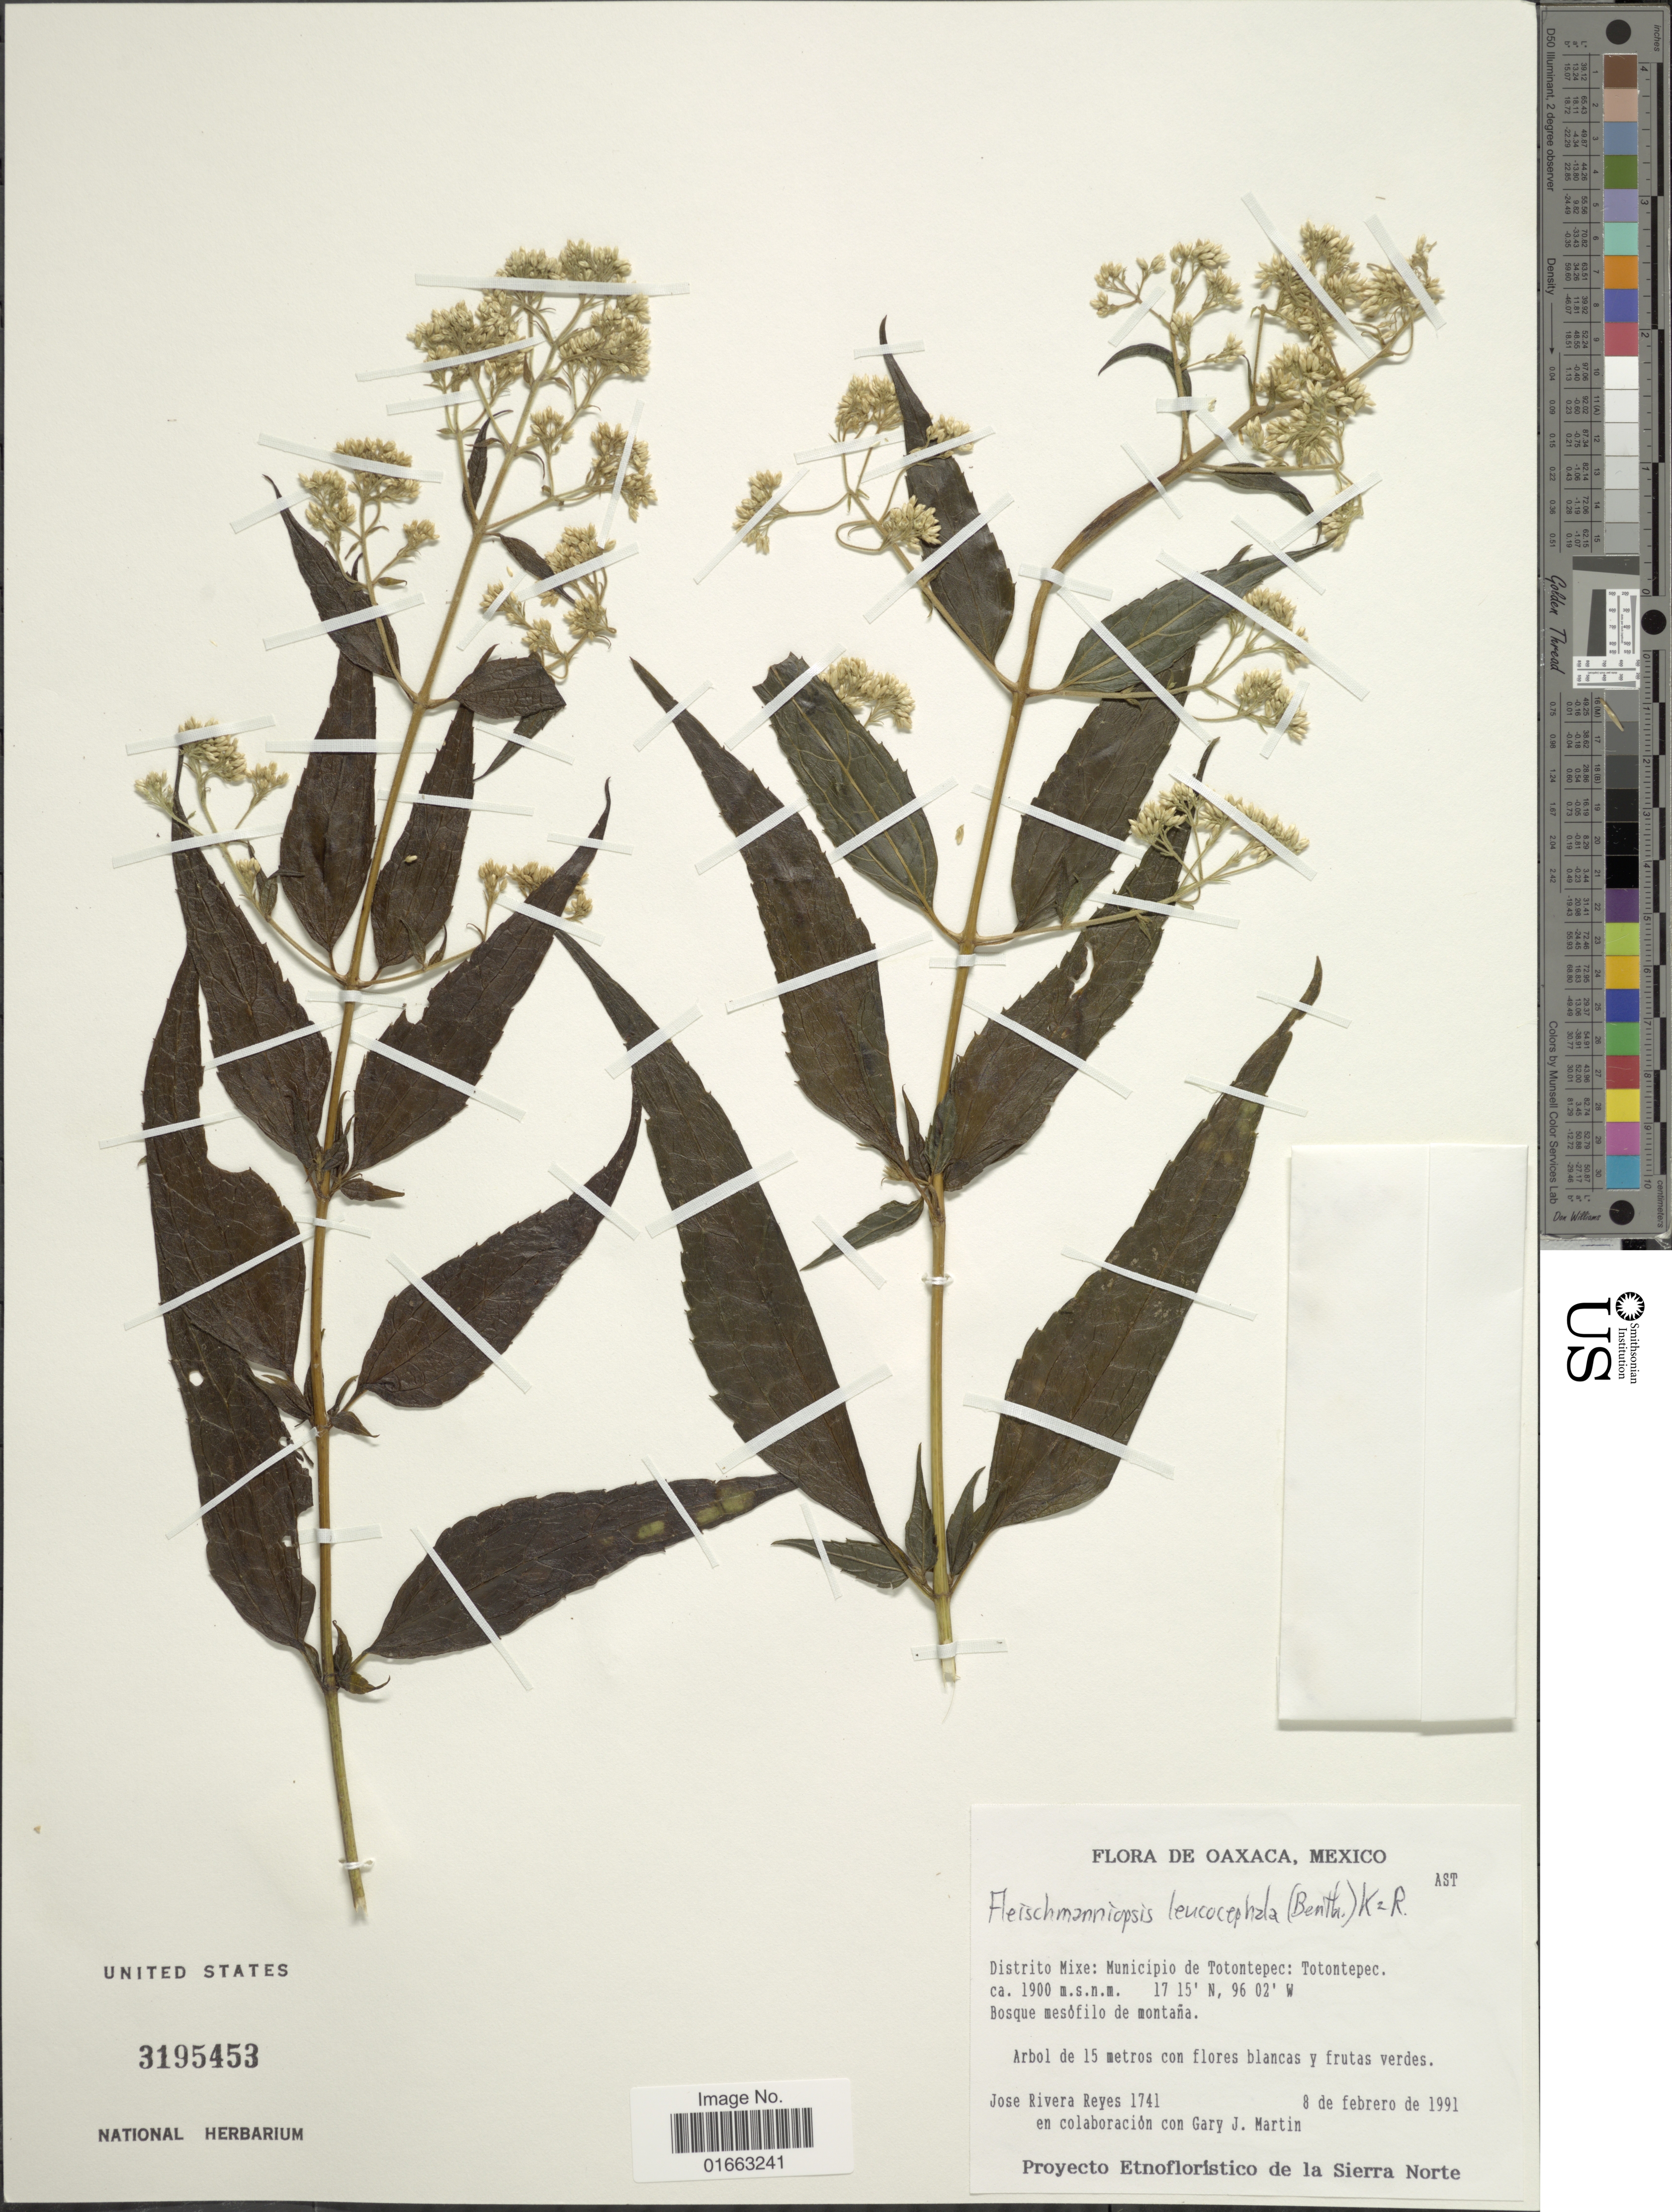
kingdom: Plantae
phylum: Tracheophyta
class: Magnoliopsida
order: Asterales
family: Asteraceae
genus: Fleischmanniopsis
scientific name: Fleischmanniopsis leucocephala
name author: (Benth.) R.M. King & H. Rob.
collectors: J. Reyes & G. J. Martin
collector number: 1741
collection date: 1991-02-08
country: Mexico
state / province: Oaxaca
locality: Distrito Mixe: Municipio de Totontepec: Totontepec, bosque mesófilo de montaña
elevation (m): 1900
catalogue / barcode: US 3195453